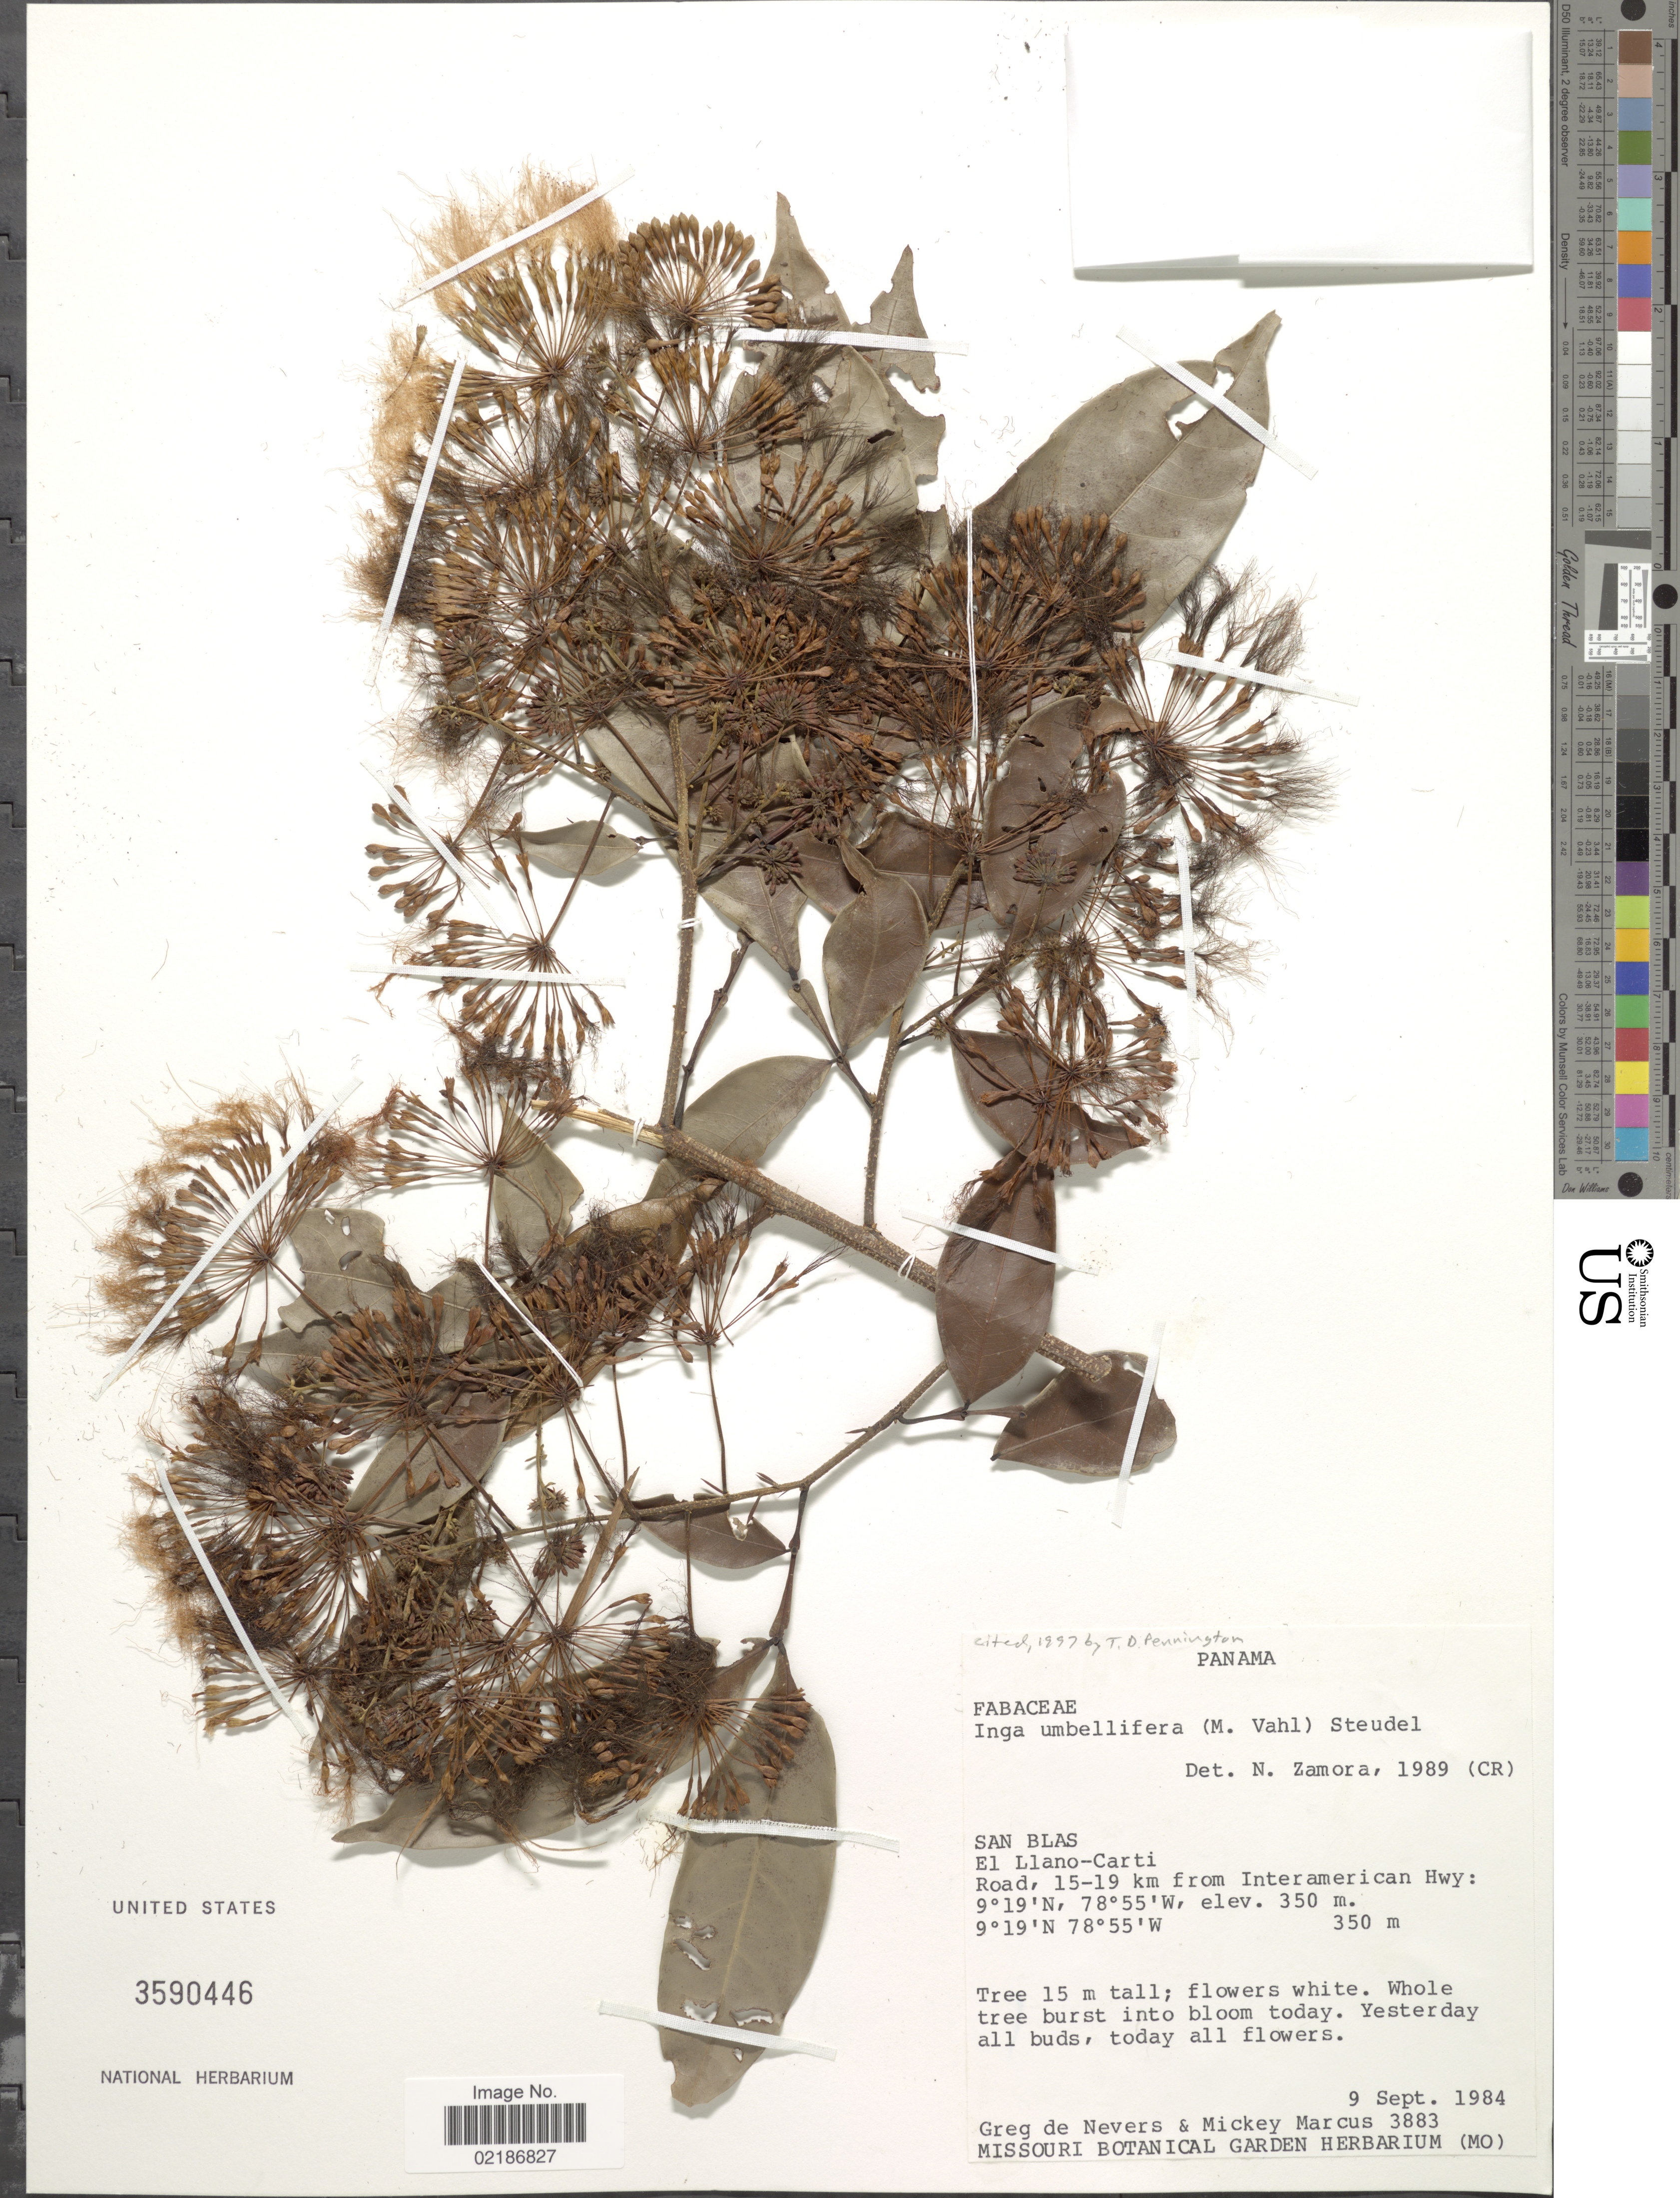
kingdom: Plantae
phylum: Tracheophyta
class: Magnoliopsida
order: Fabales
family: Fabaceae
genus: Inga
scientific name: Inga umbellifera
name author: (Vahl) Steud. ex DC.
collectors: G. C. de Nevers & M. Marcus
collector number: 3883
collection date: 1984-09-09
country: Panama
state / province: Kuna Yala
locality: San Blas, El Llano-Carti Road, 15-19 km from Interamerican Hwy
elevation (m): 350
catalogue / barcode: US 3590446